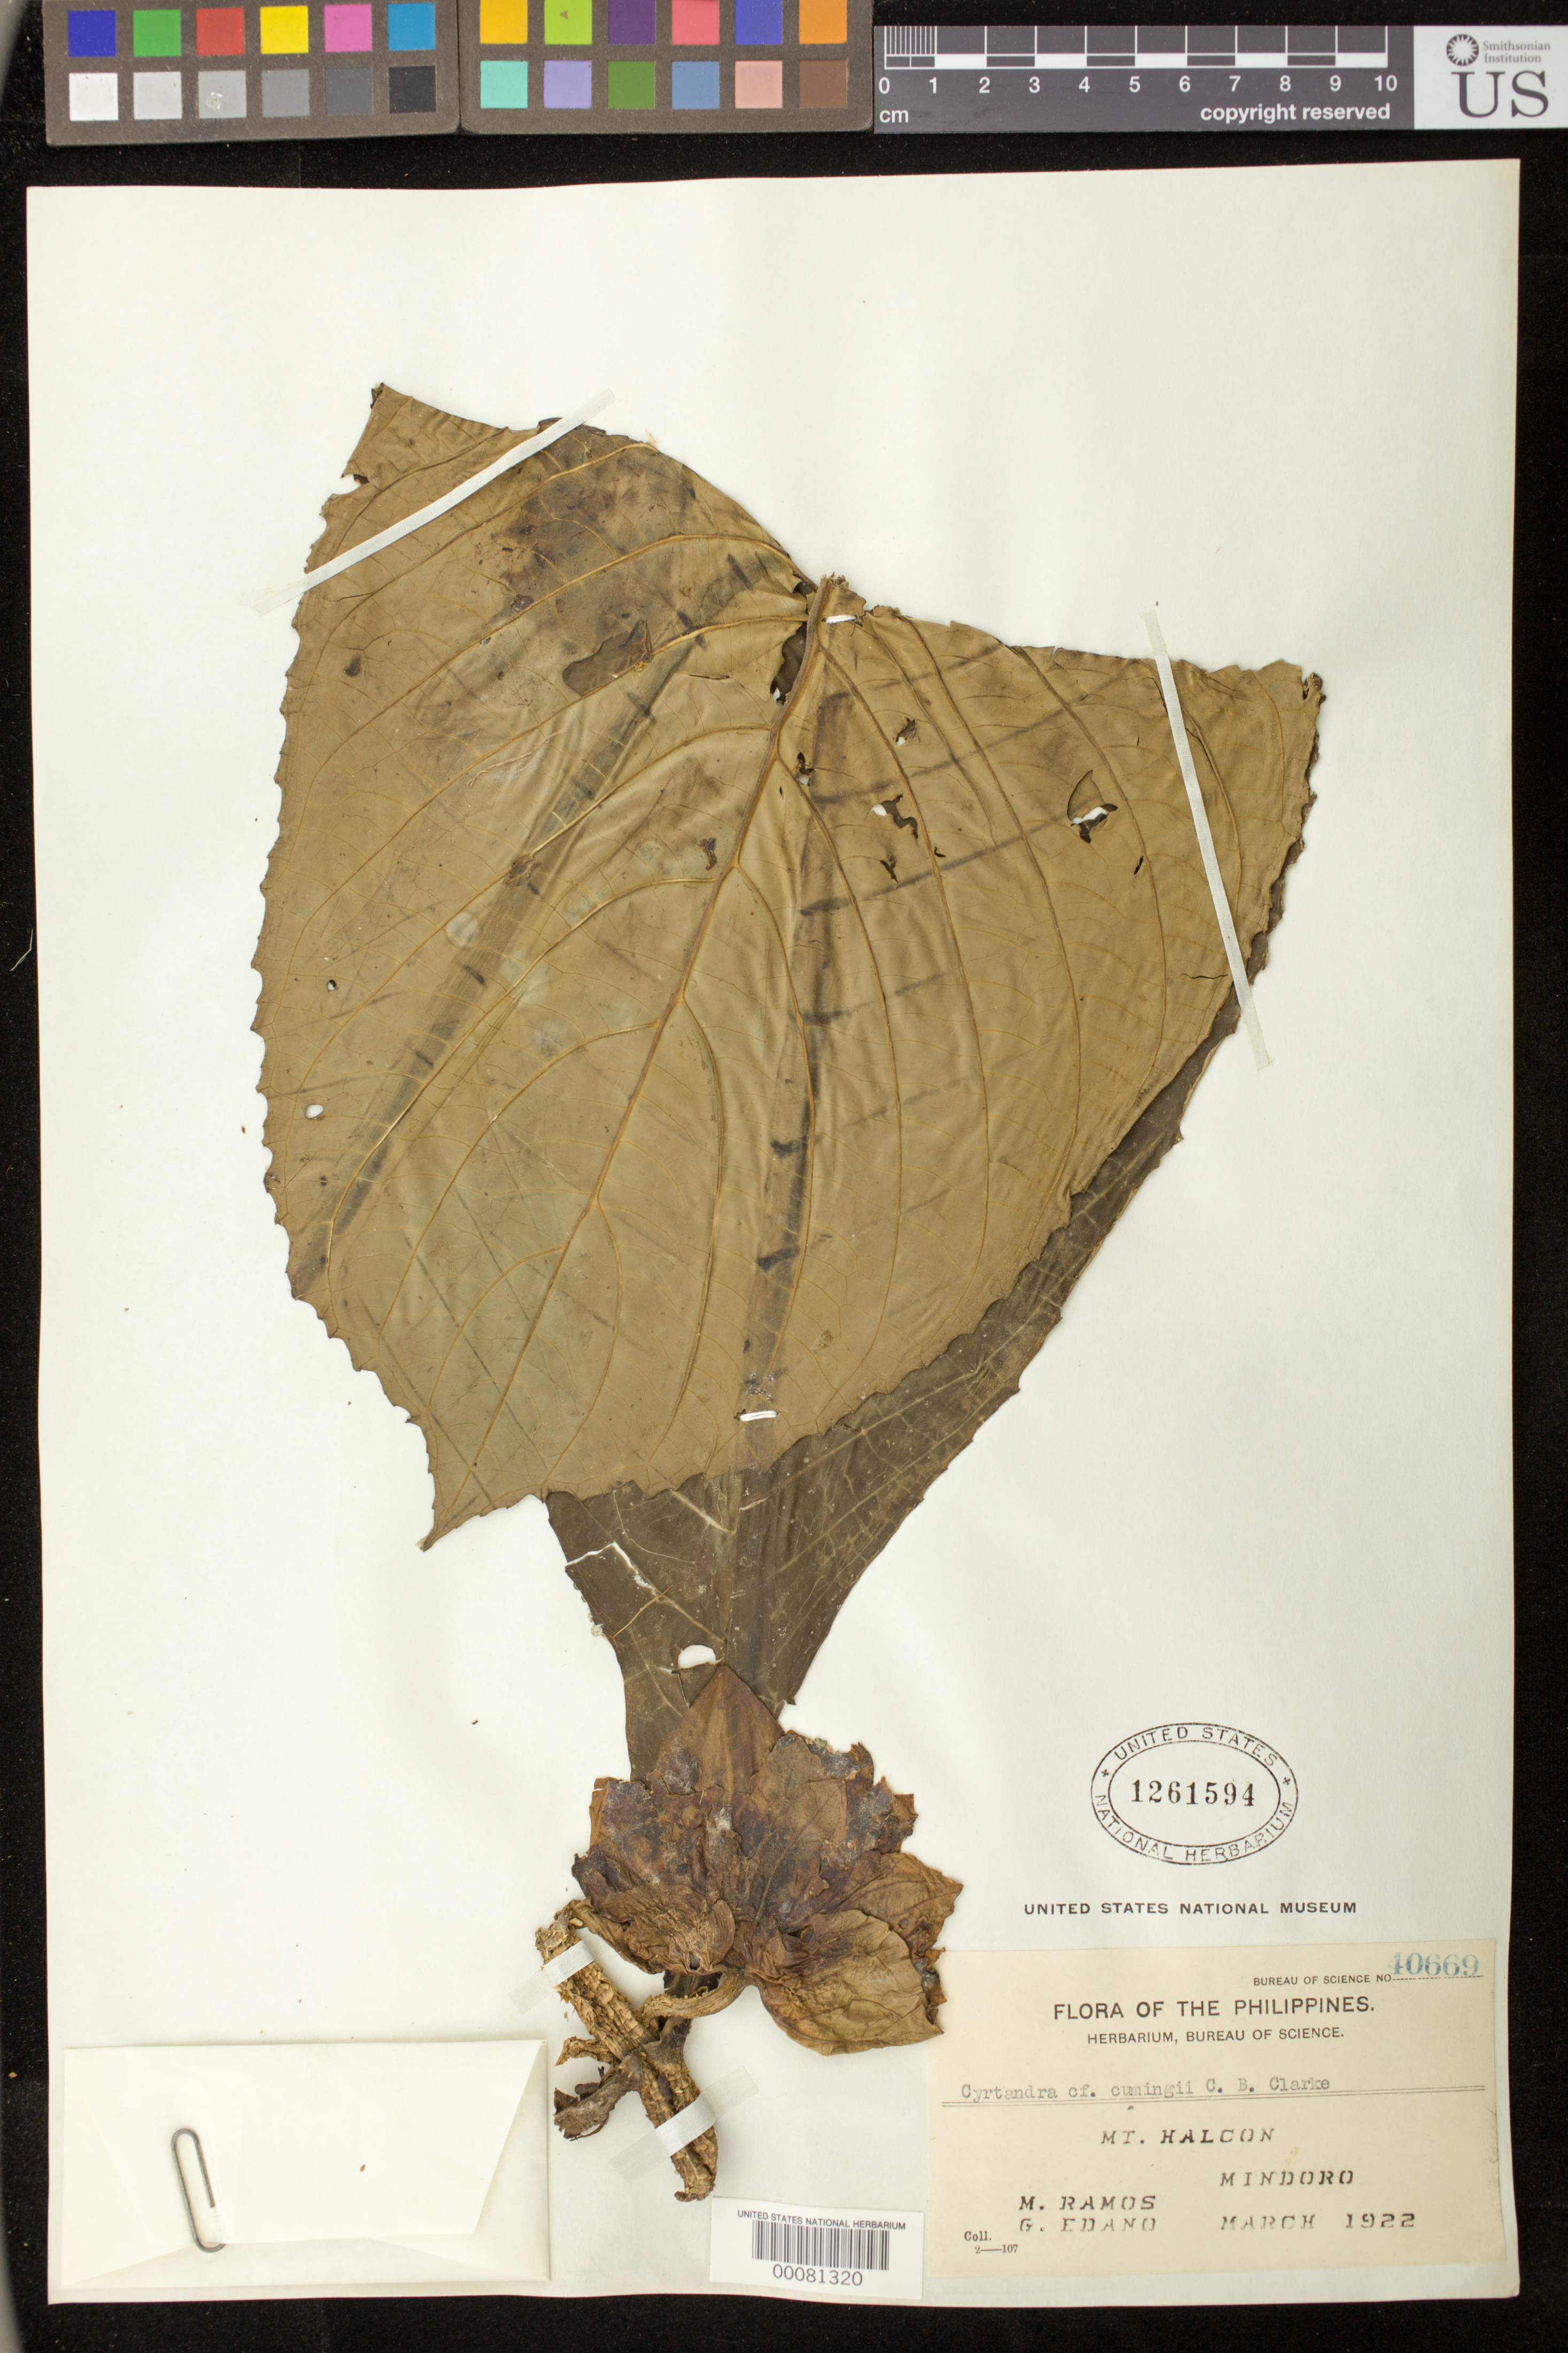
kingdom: Plantae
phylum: Tracheophyta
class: Magnoliopsida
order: Lamiales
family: Gesneriaceae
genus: Cyrtandra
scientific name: Cyrtandra cumingii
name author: C.B. Clarke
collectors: M. Ramos & G. Edaño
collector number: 40669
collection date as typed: Mar 1922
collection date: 1922-03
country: Philippines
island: Mindoro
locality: Mindoro occidental, Mt halcon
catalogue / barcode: US 1261594